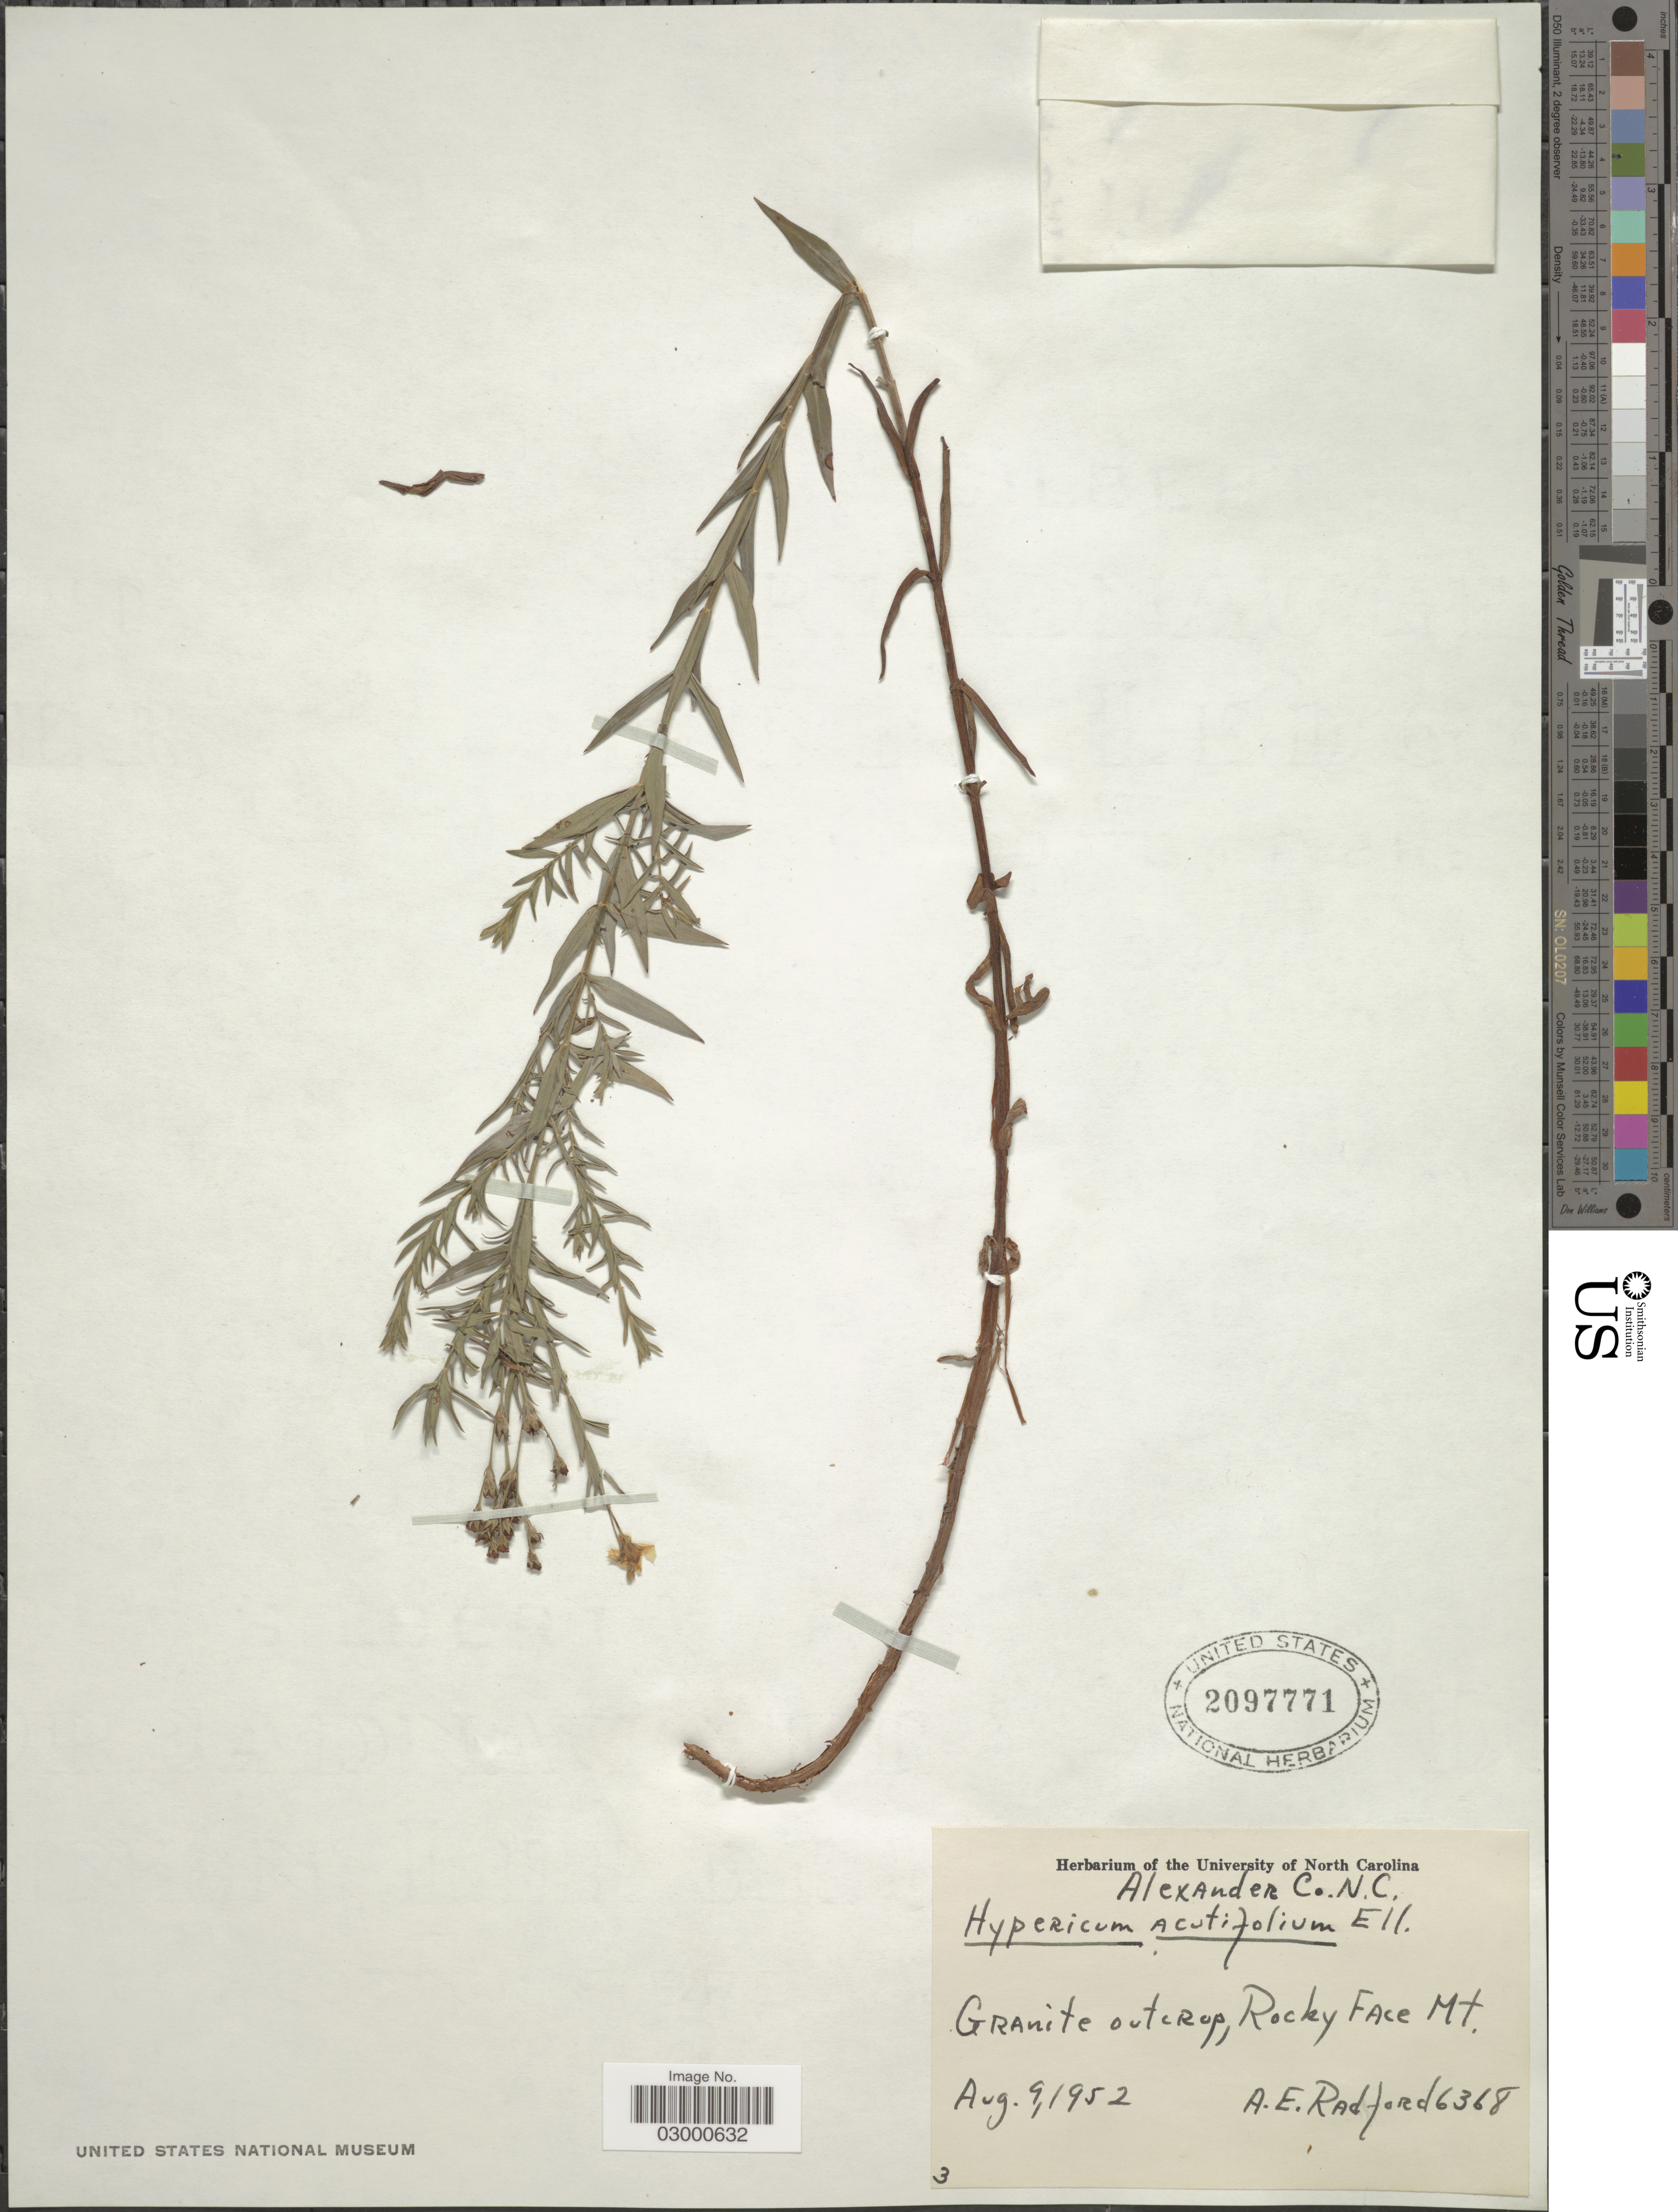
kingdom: Plantae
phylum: Tracheophyta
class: Magnoliopsida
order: Malpighiales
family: Hypericaceae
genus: Hypericum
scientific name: Hypericum radfordiorum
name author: Weakley ex J.R. Allison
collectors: A. E. Radford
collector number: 6368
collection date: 1952-08-09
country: United States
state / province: North Carolina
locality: Alexander Co. Rocky Face Mt.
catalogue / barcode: US 2097771